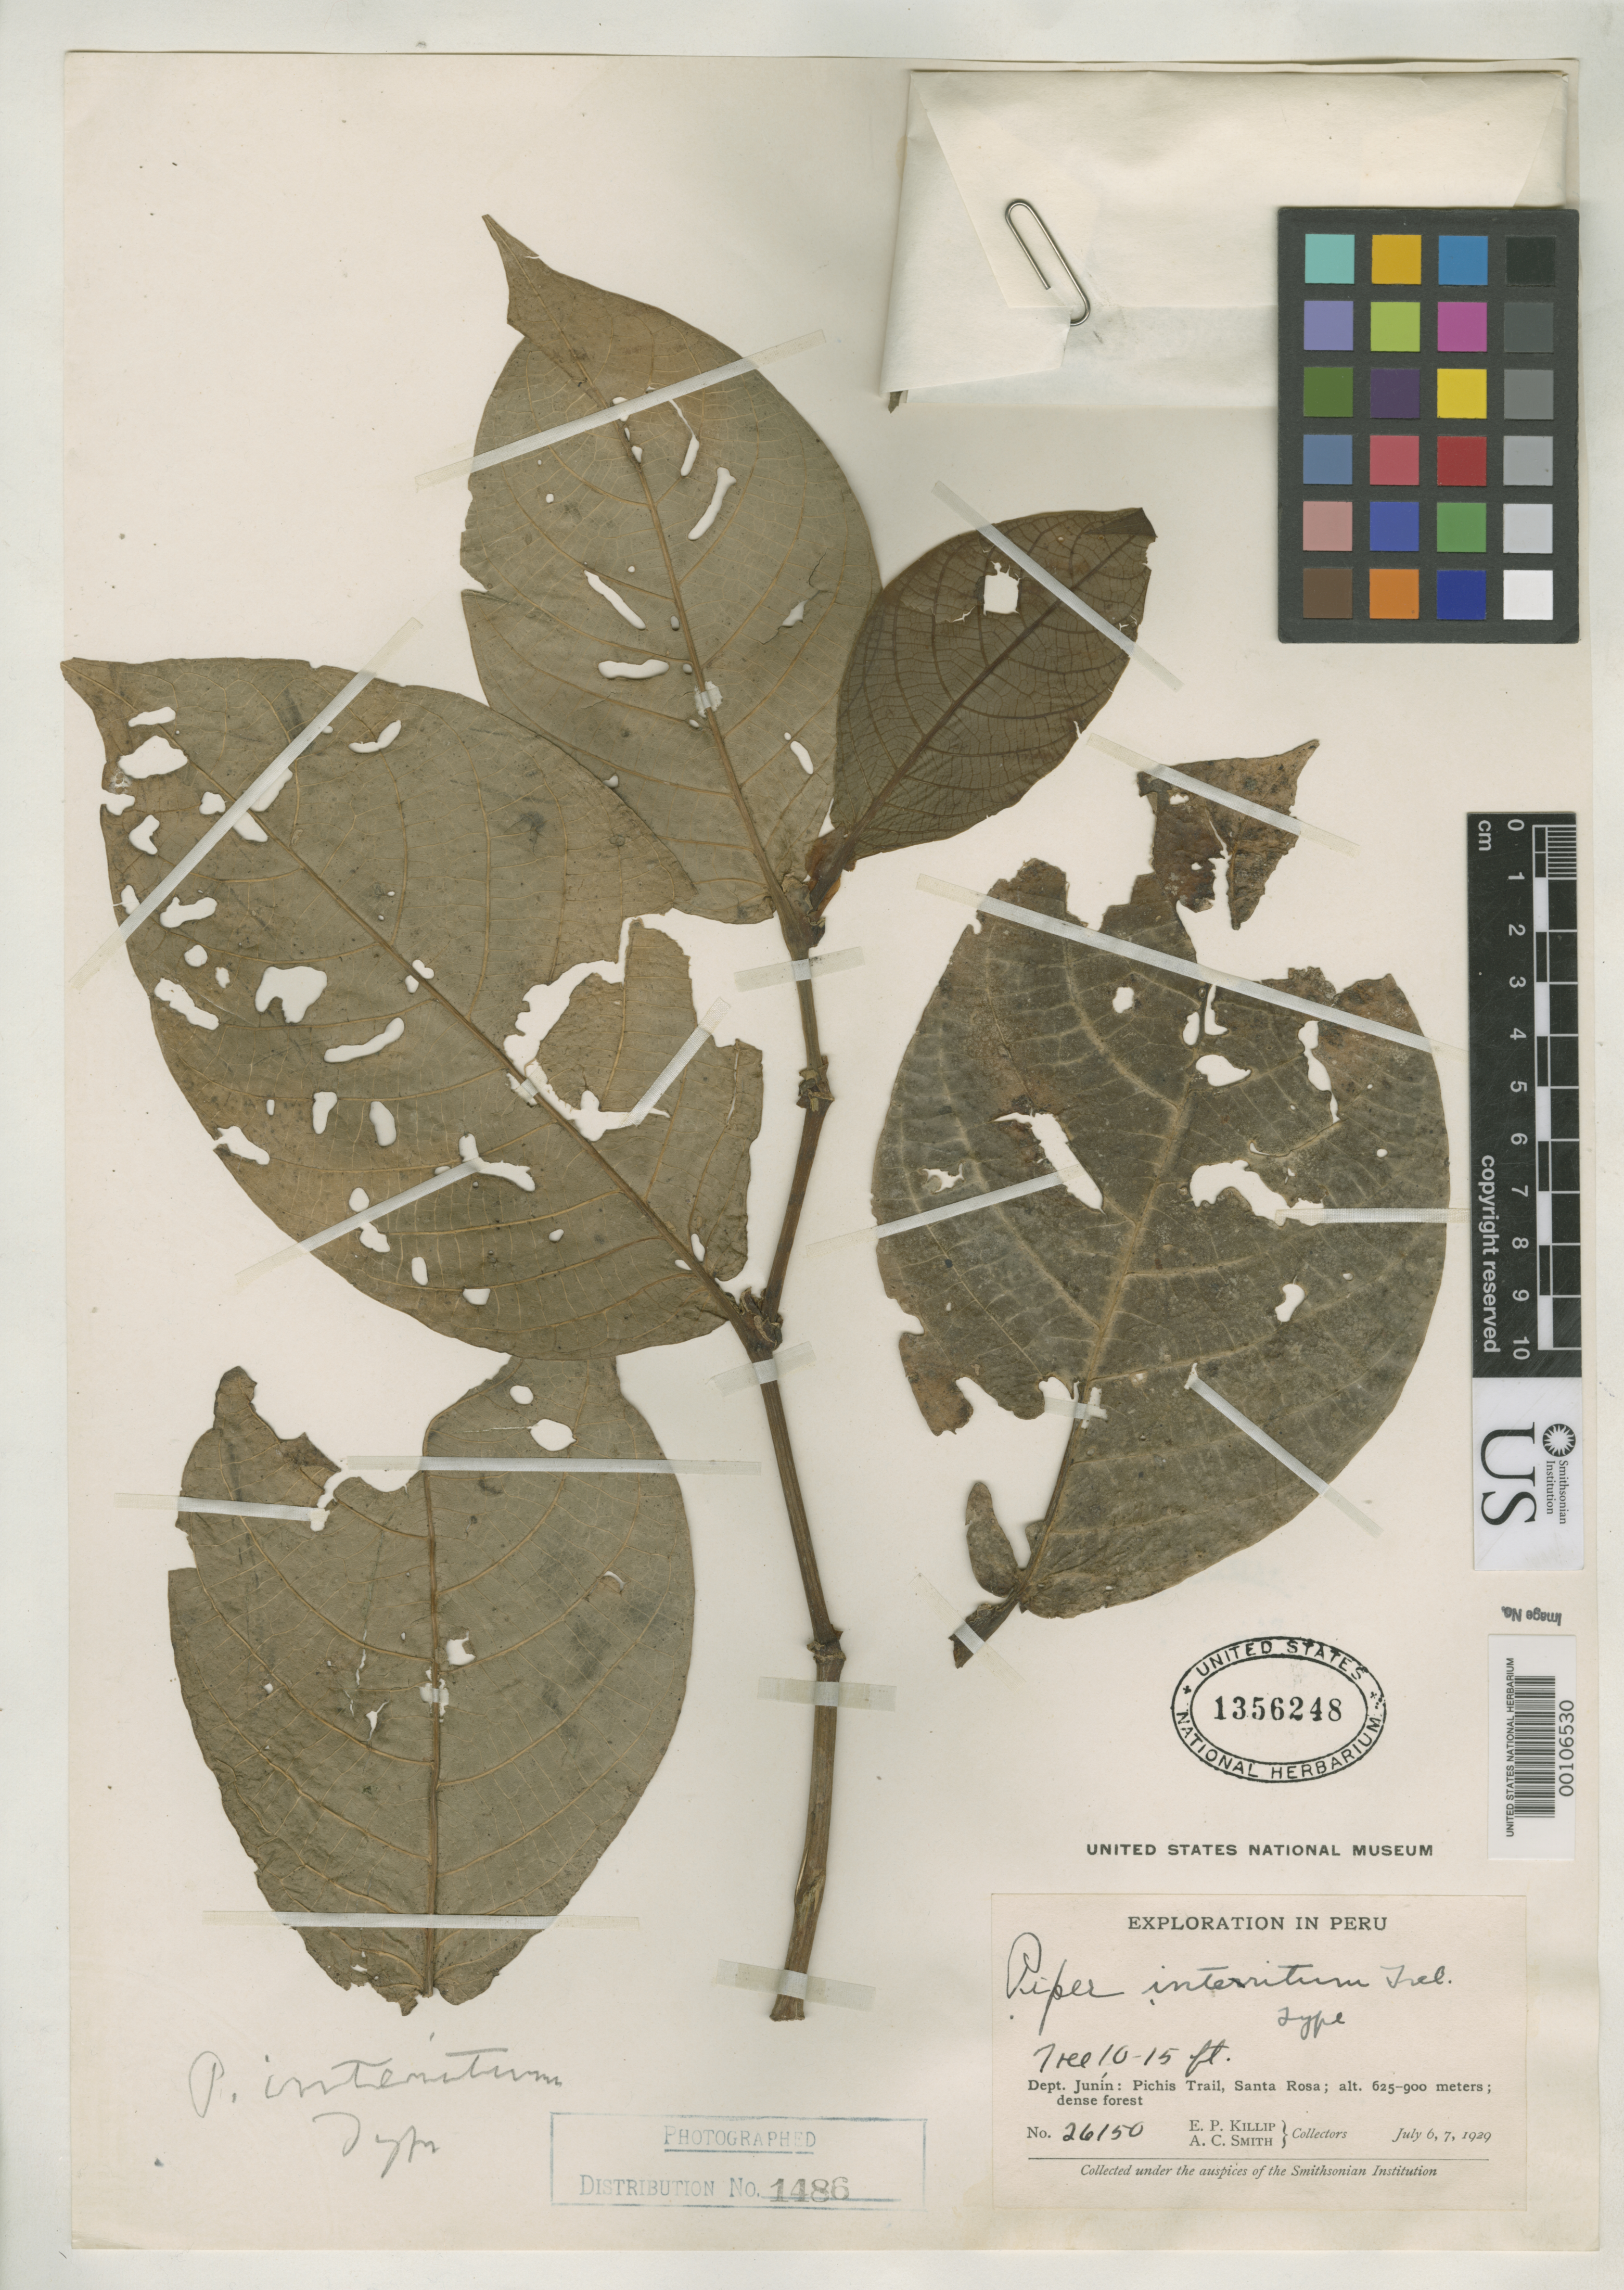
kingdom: Plantae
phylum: Tracheophyta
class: Magnoliopsida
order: Piperales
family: Piperaceae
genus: Piper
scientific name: Piper interitum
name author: Trel. in J.F. Macbr.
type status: Holotype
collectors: E. P. Killip & A. C. Smith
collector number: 26150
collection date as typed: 06 Jul 1929 to 07 Jul 1929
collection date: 1929-07-06/1929-07-07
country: Peru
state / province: Junín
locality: Pichis Trail, Santa Rosa.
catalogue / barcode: US 1356248